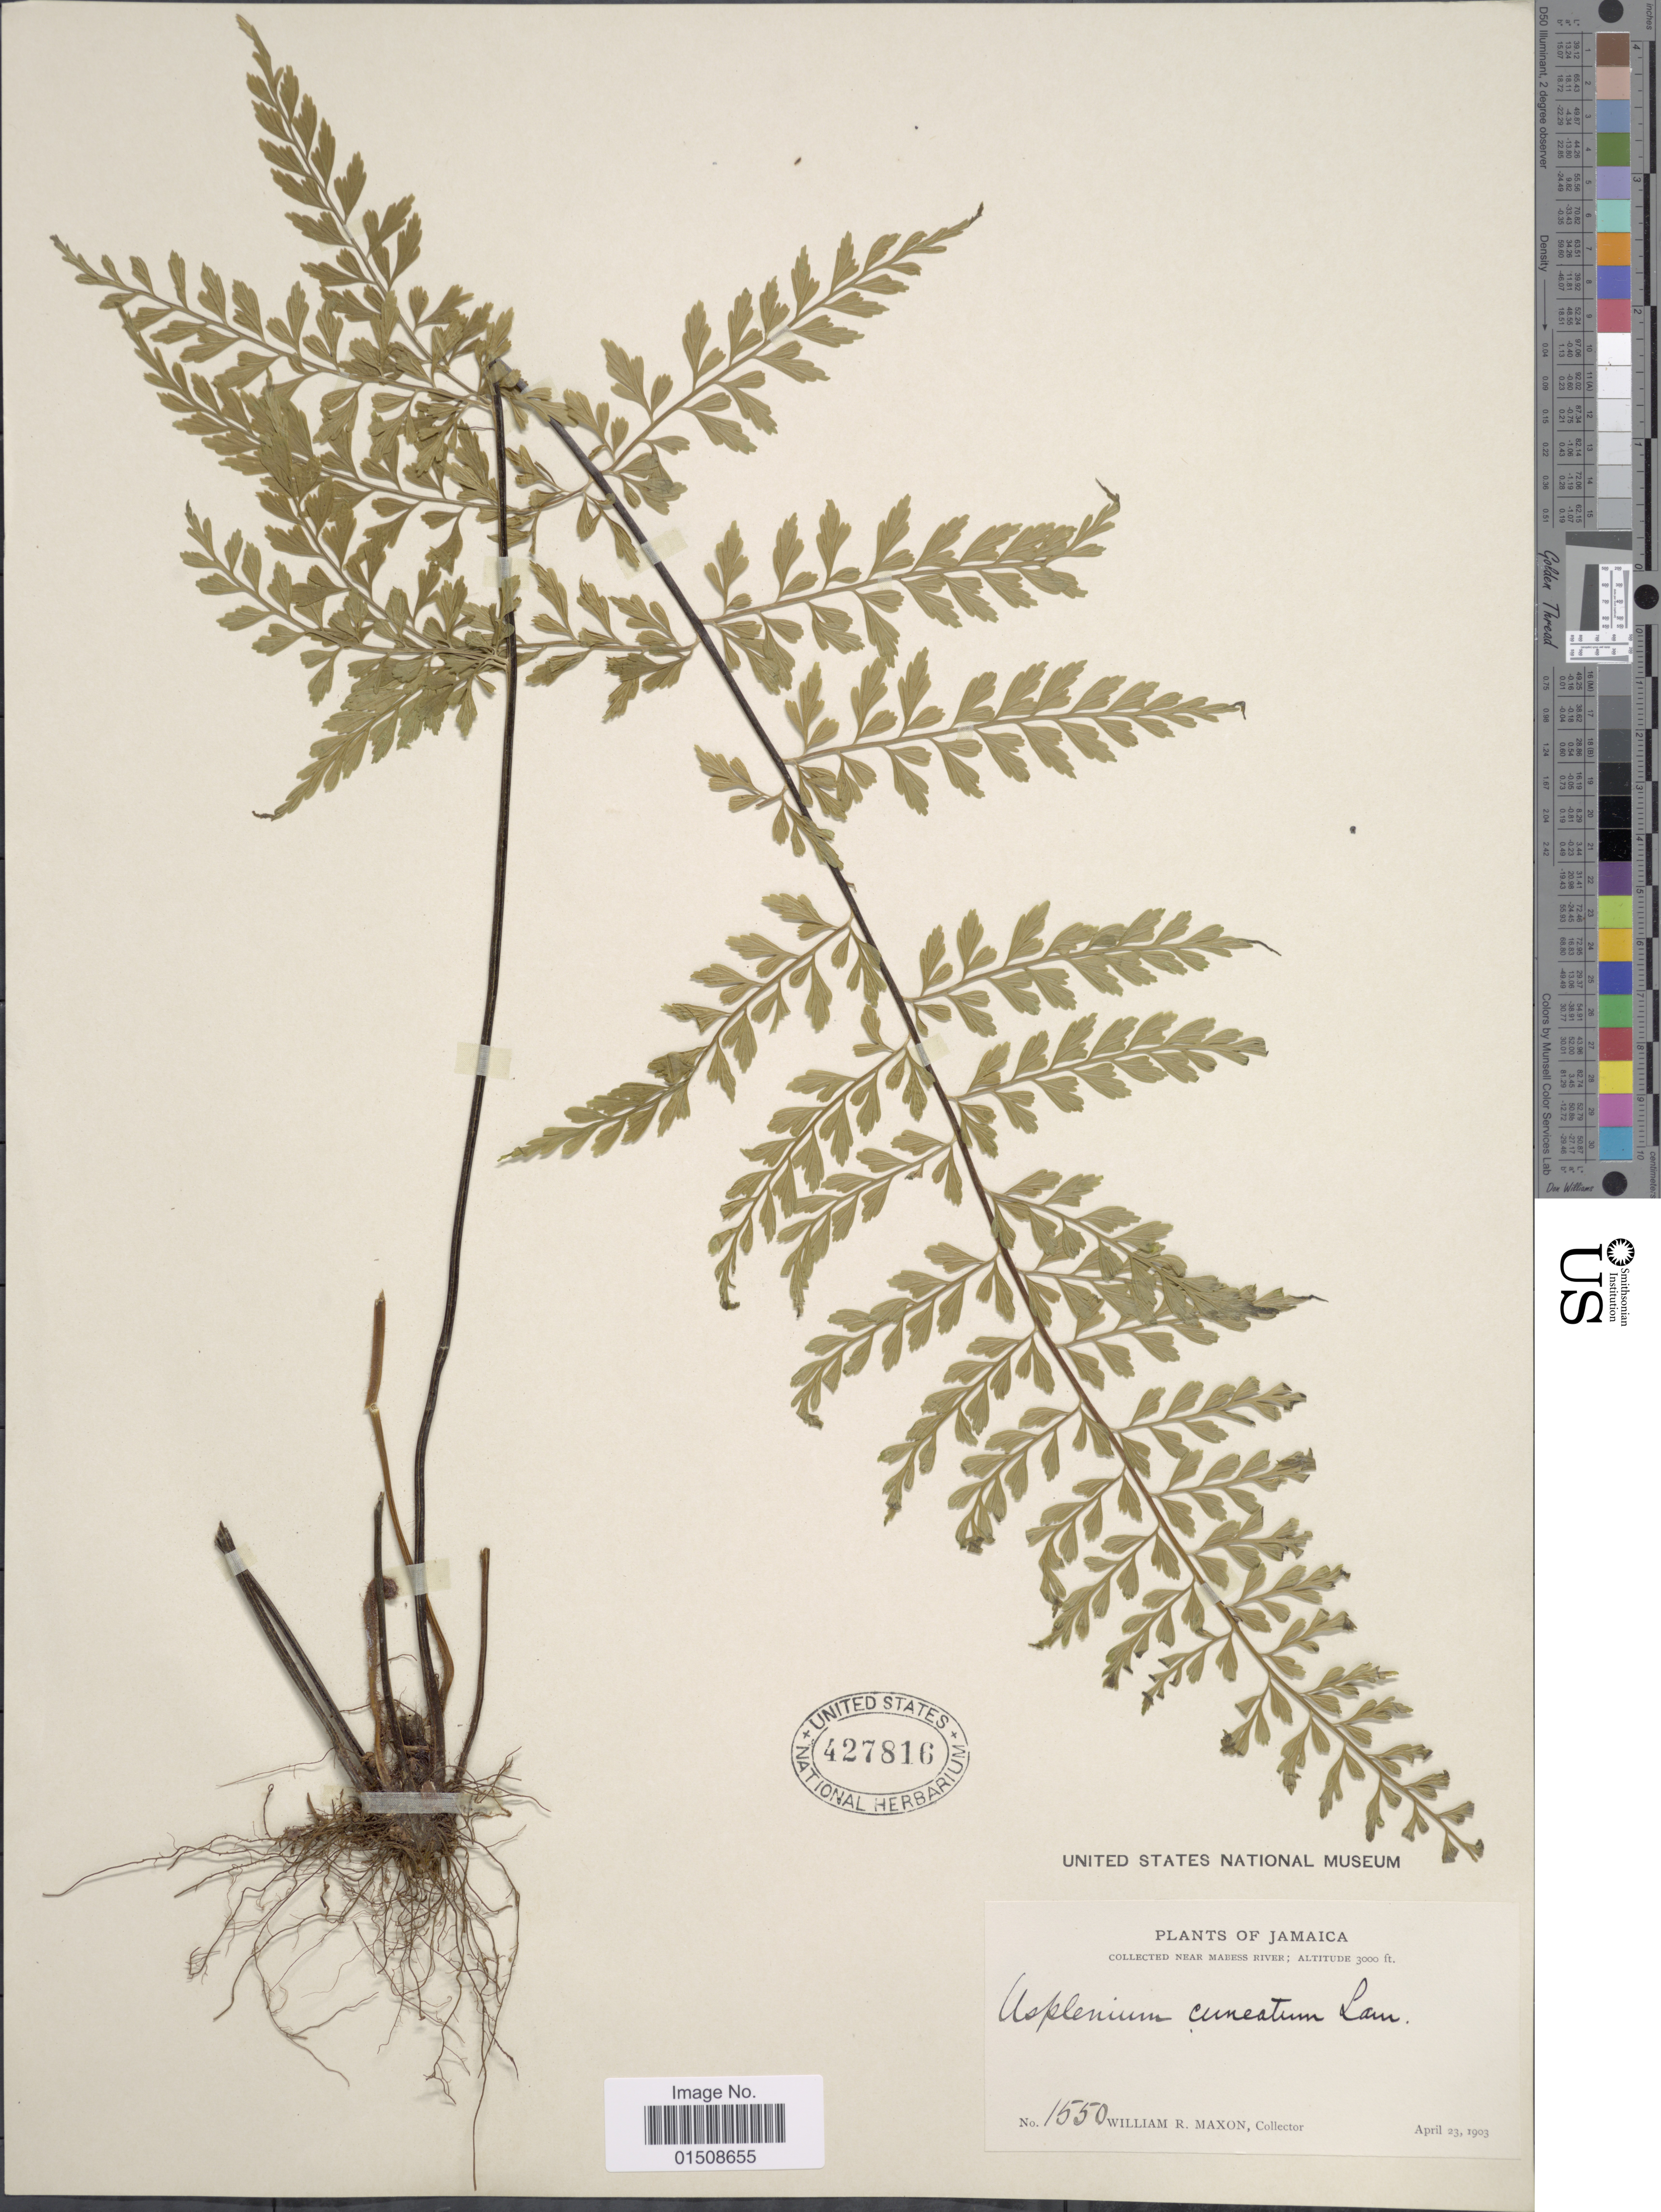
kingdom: Plantae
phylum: Tracheophyta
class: Polypodiopsida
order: Polypodiales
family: Aspleniaceae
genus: Asplenium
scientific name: Asplenium cuneatum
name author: Lam.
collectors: W. R. Maxon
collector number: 1550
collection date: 1903-04-23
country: Jamaica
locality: Near Mabess river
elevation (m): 914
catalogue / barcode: US 427816